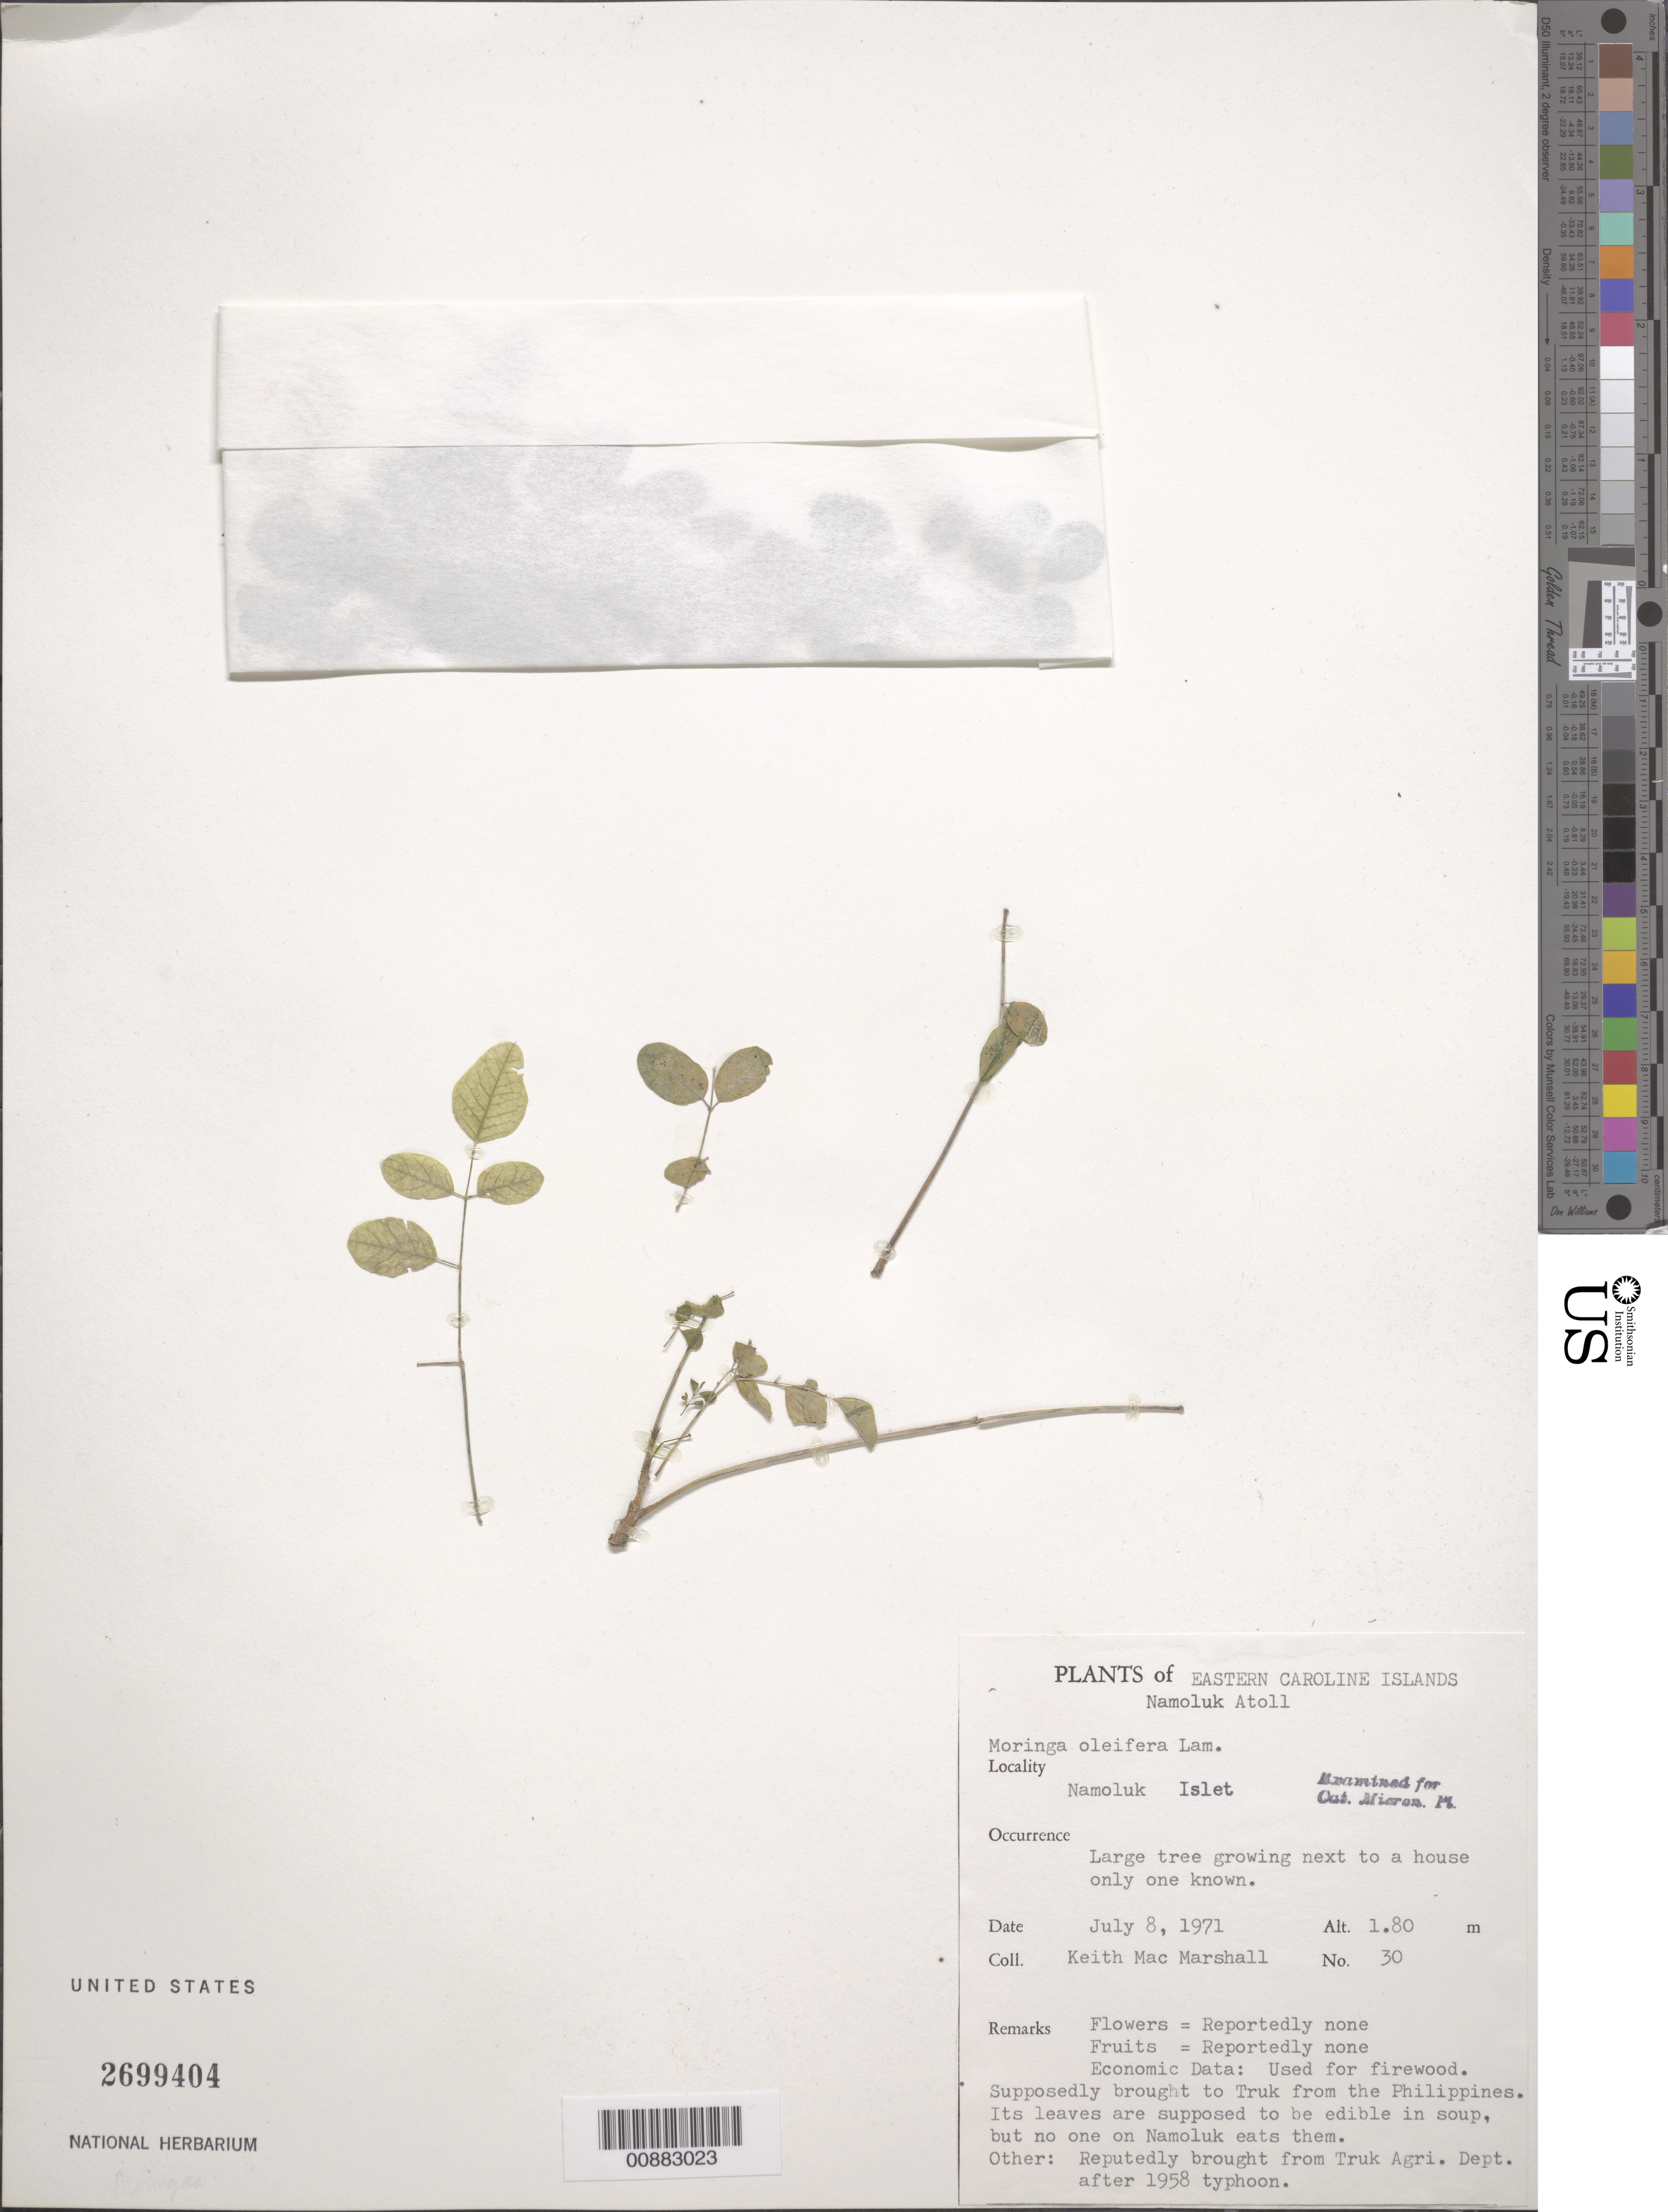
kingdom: Plantae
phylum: Tracheophyta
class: Magnoliopsida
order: Brassicales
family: Moringaceae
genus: Moringa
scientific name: Moringa oleifera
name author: Lam.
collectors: K. M. Marshall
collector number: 30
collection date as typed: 08 Jul 1971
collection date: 1971-07-08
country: Micronesia, Federated States of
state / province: Truk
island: Namokuk [Namoluk] Atoll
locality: Namoluk Islet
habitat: large tree growing next to a house only one known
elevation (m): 1.8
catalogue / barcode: US 2699404